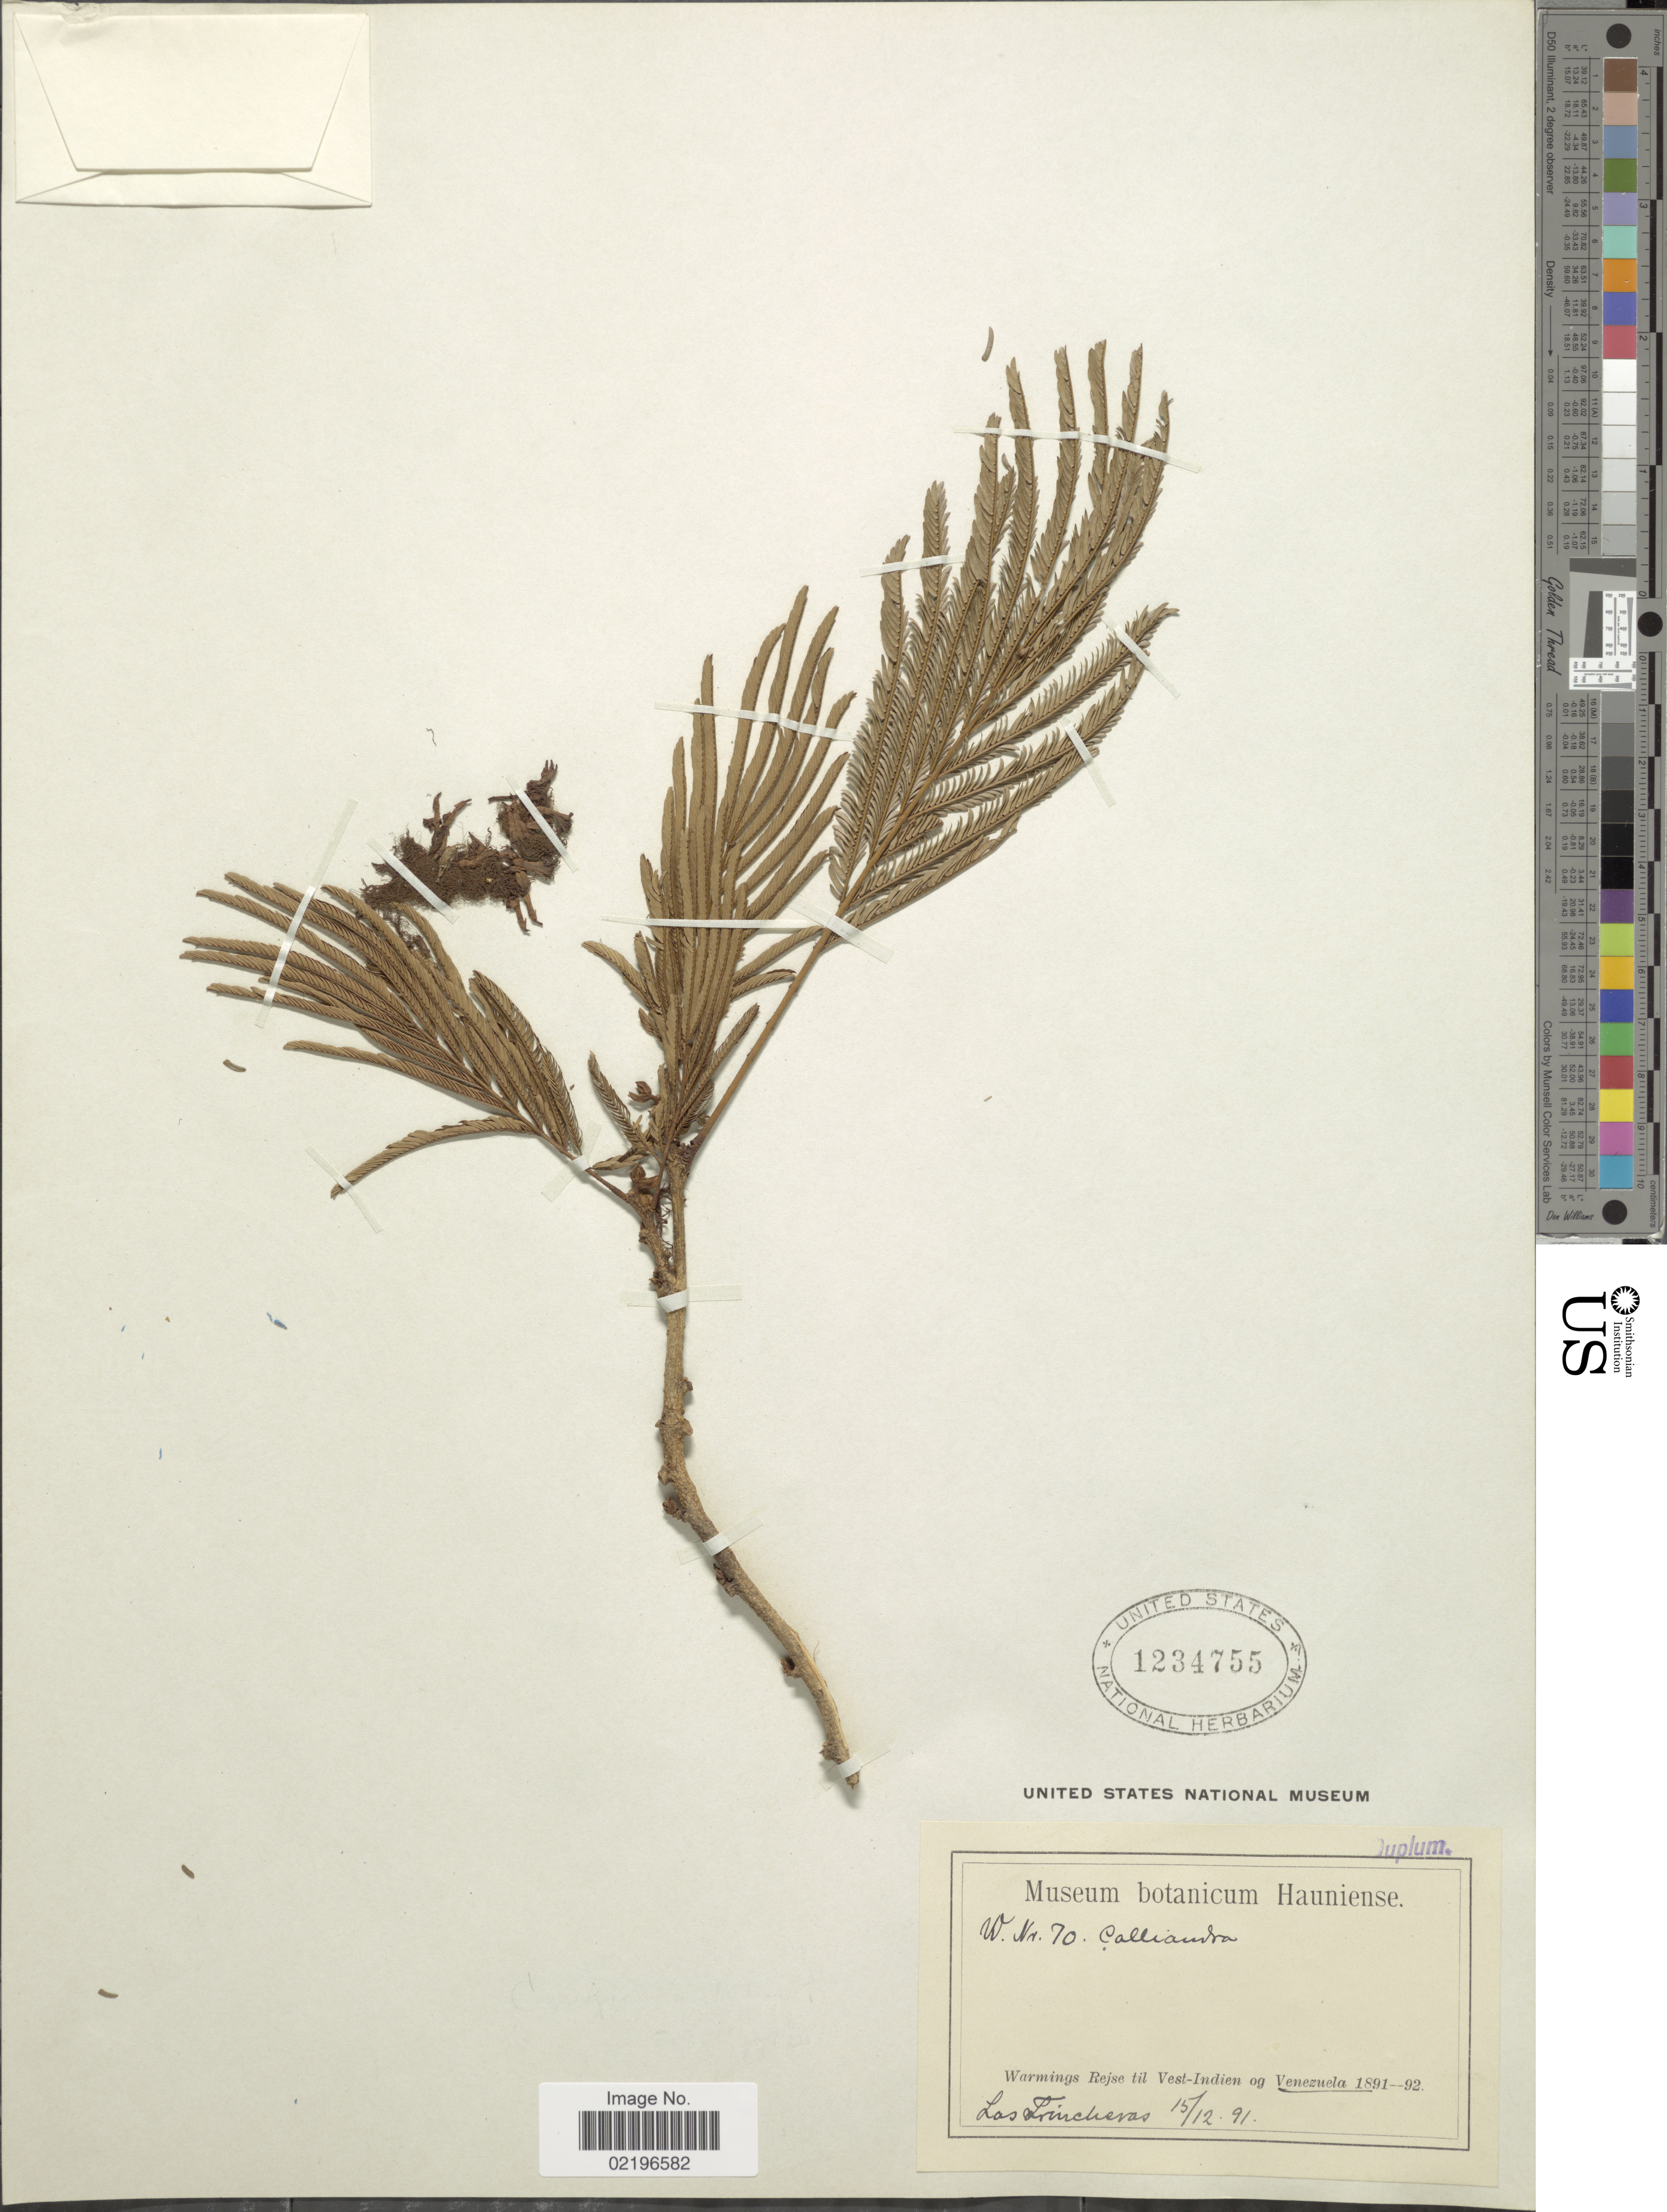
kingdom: Plantae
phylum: Tracheophyta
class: Magnoliopsida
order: Fabales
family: Fabaceae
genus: Calliandra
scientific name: Calliandra pittieri var. polyphylla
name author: (Harms) Barneby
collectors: -. Warmings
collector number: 70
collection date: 1891-12-15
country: Venezuela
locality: Vest- Indien og Venezuela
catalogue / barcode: US 1234755